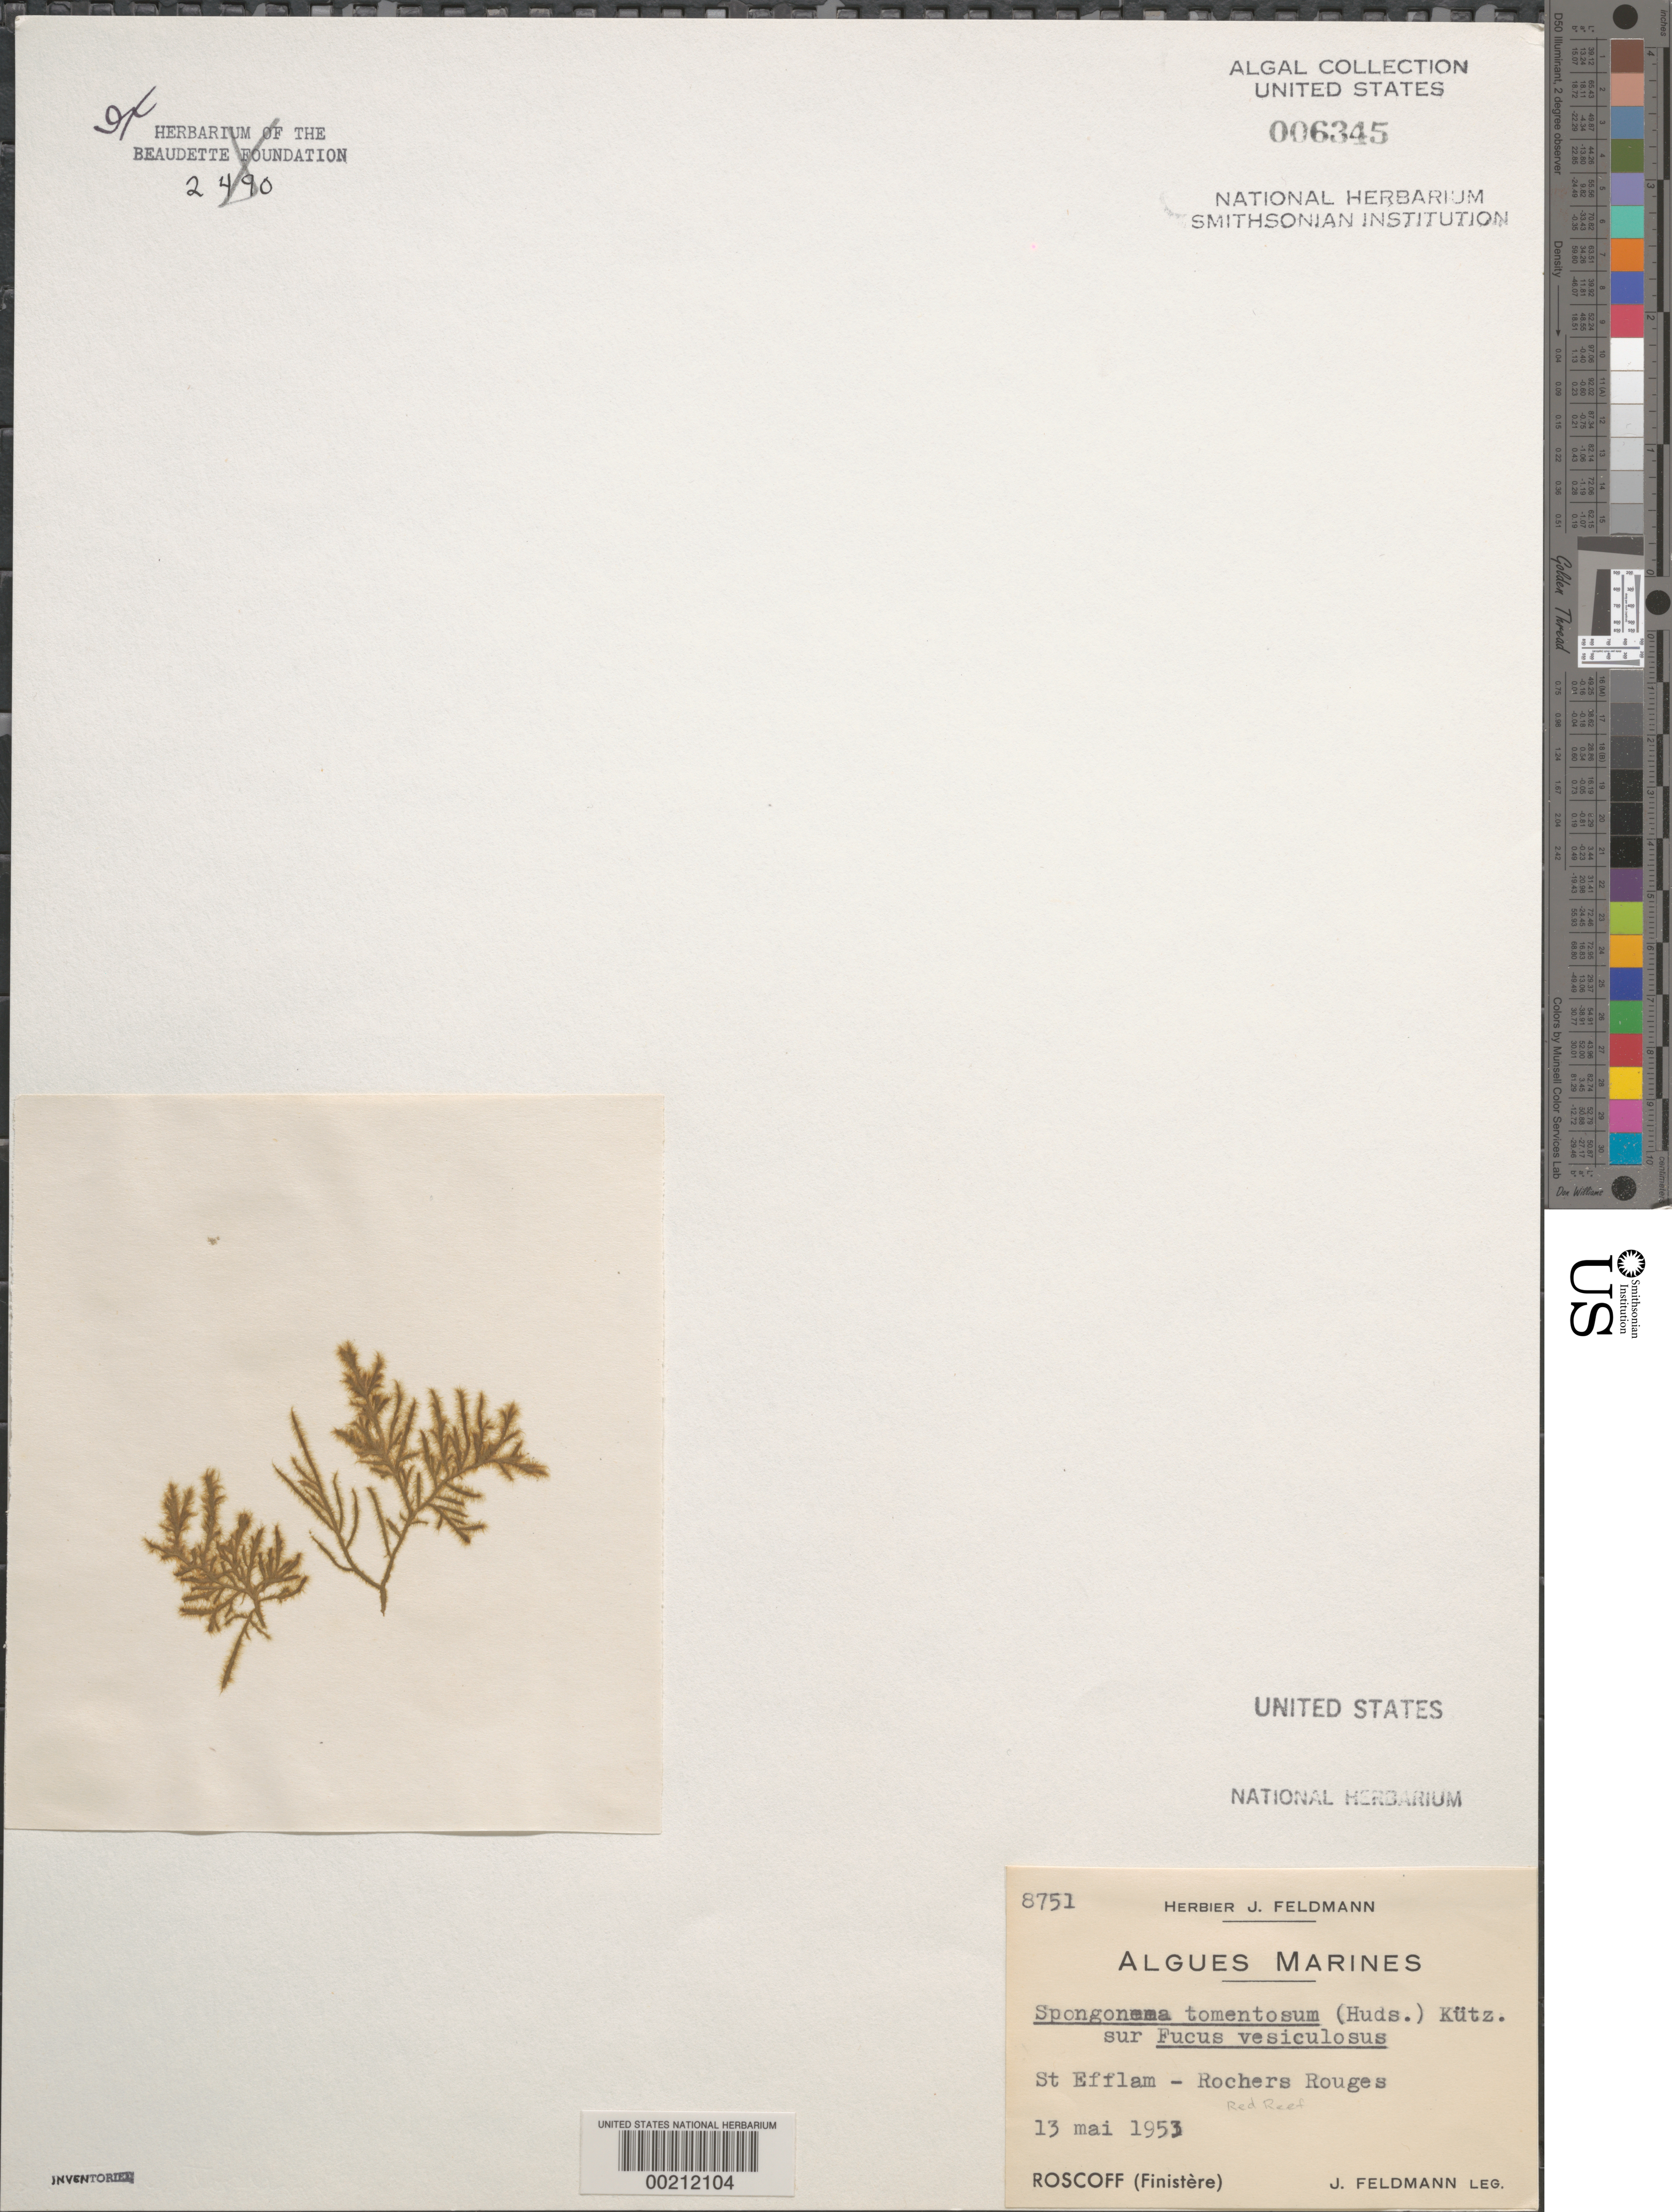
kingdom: Chromista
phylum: Ochrophyta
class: Phaeophyceae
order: Ectocarpales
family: Ectocarpaceae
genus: Spongonema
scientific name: Spongonema tomentosum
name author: (Huds.) Kütz.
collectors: J. Feldmann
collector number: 8751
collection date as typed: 13 May 1953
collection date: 1953-05-13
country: France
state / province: Bretagne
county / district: Finistère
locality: Red reef (rochers rouge), st. efflam, roscoff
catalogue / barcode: US 6345